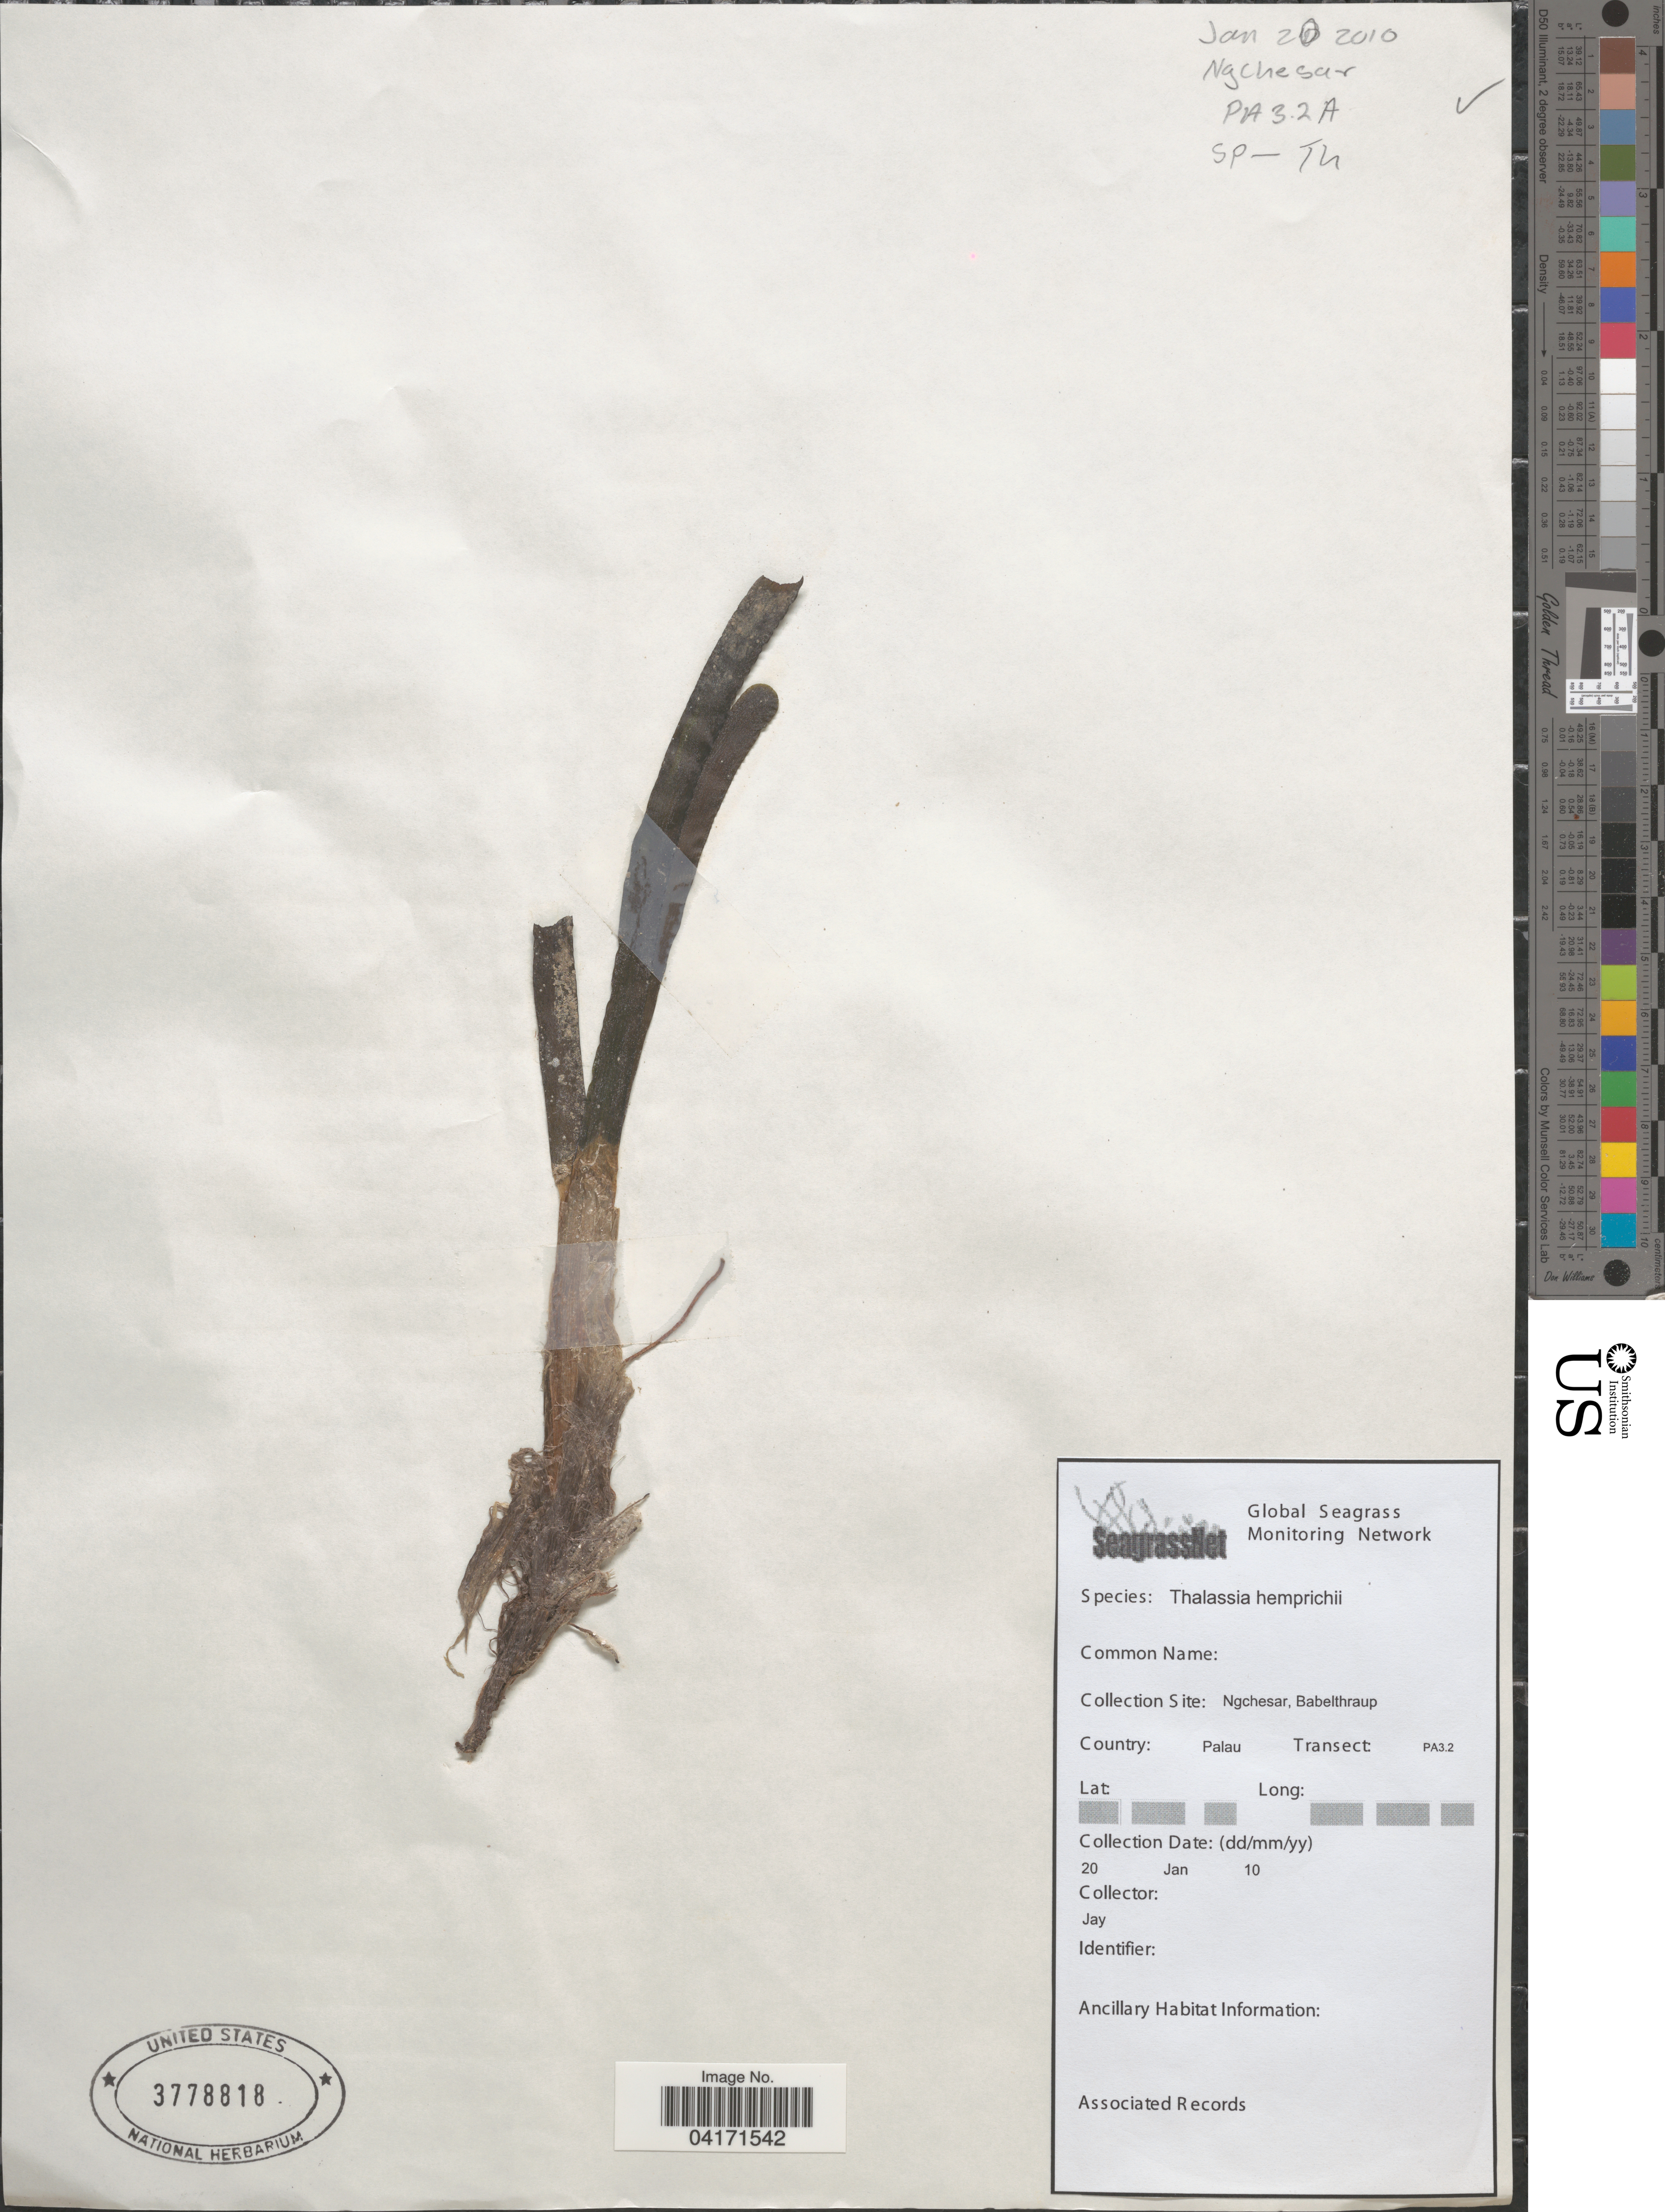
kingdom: Plantae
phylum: Tracheophyta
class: Liliopsida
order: Alismatales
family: Hydrocharitaceae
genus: Thalassia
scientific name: Thalassia hemprichii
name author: Asch.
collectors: Jay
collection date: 2010-01-20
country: Palau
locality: PA3.2 A. Ngchesar, Babelthraup. Palau. Transect: PA3.2.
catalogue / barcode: US 3778818